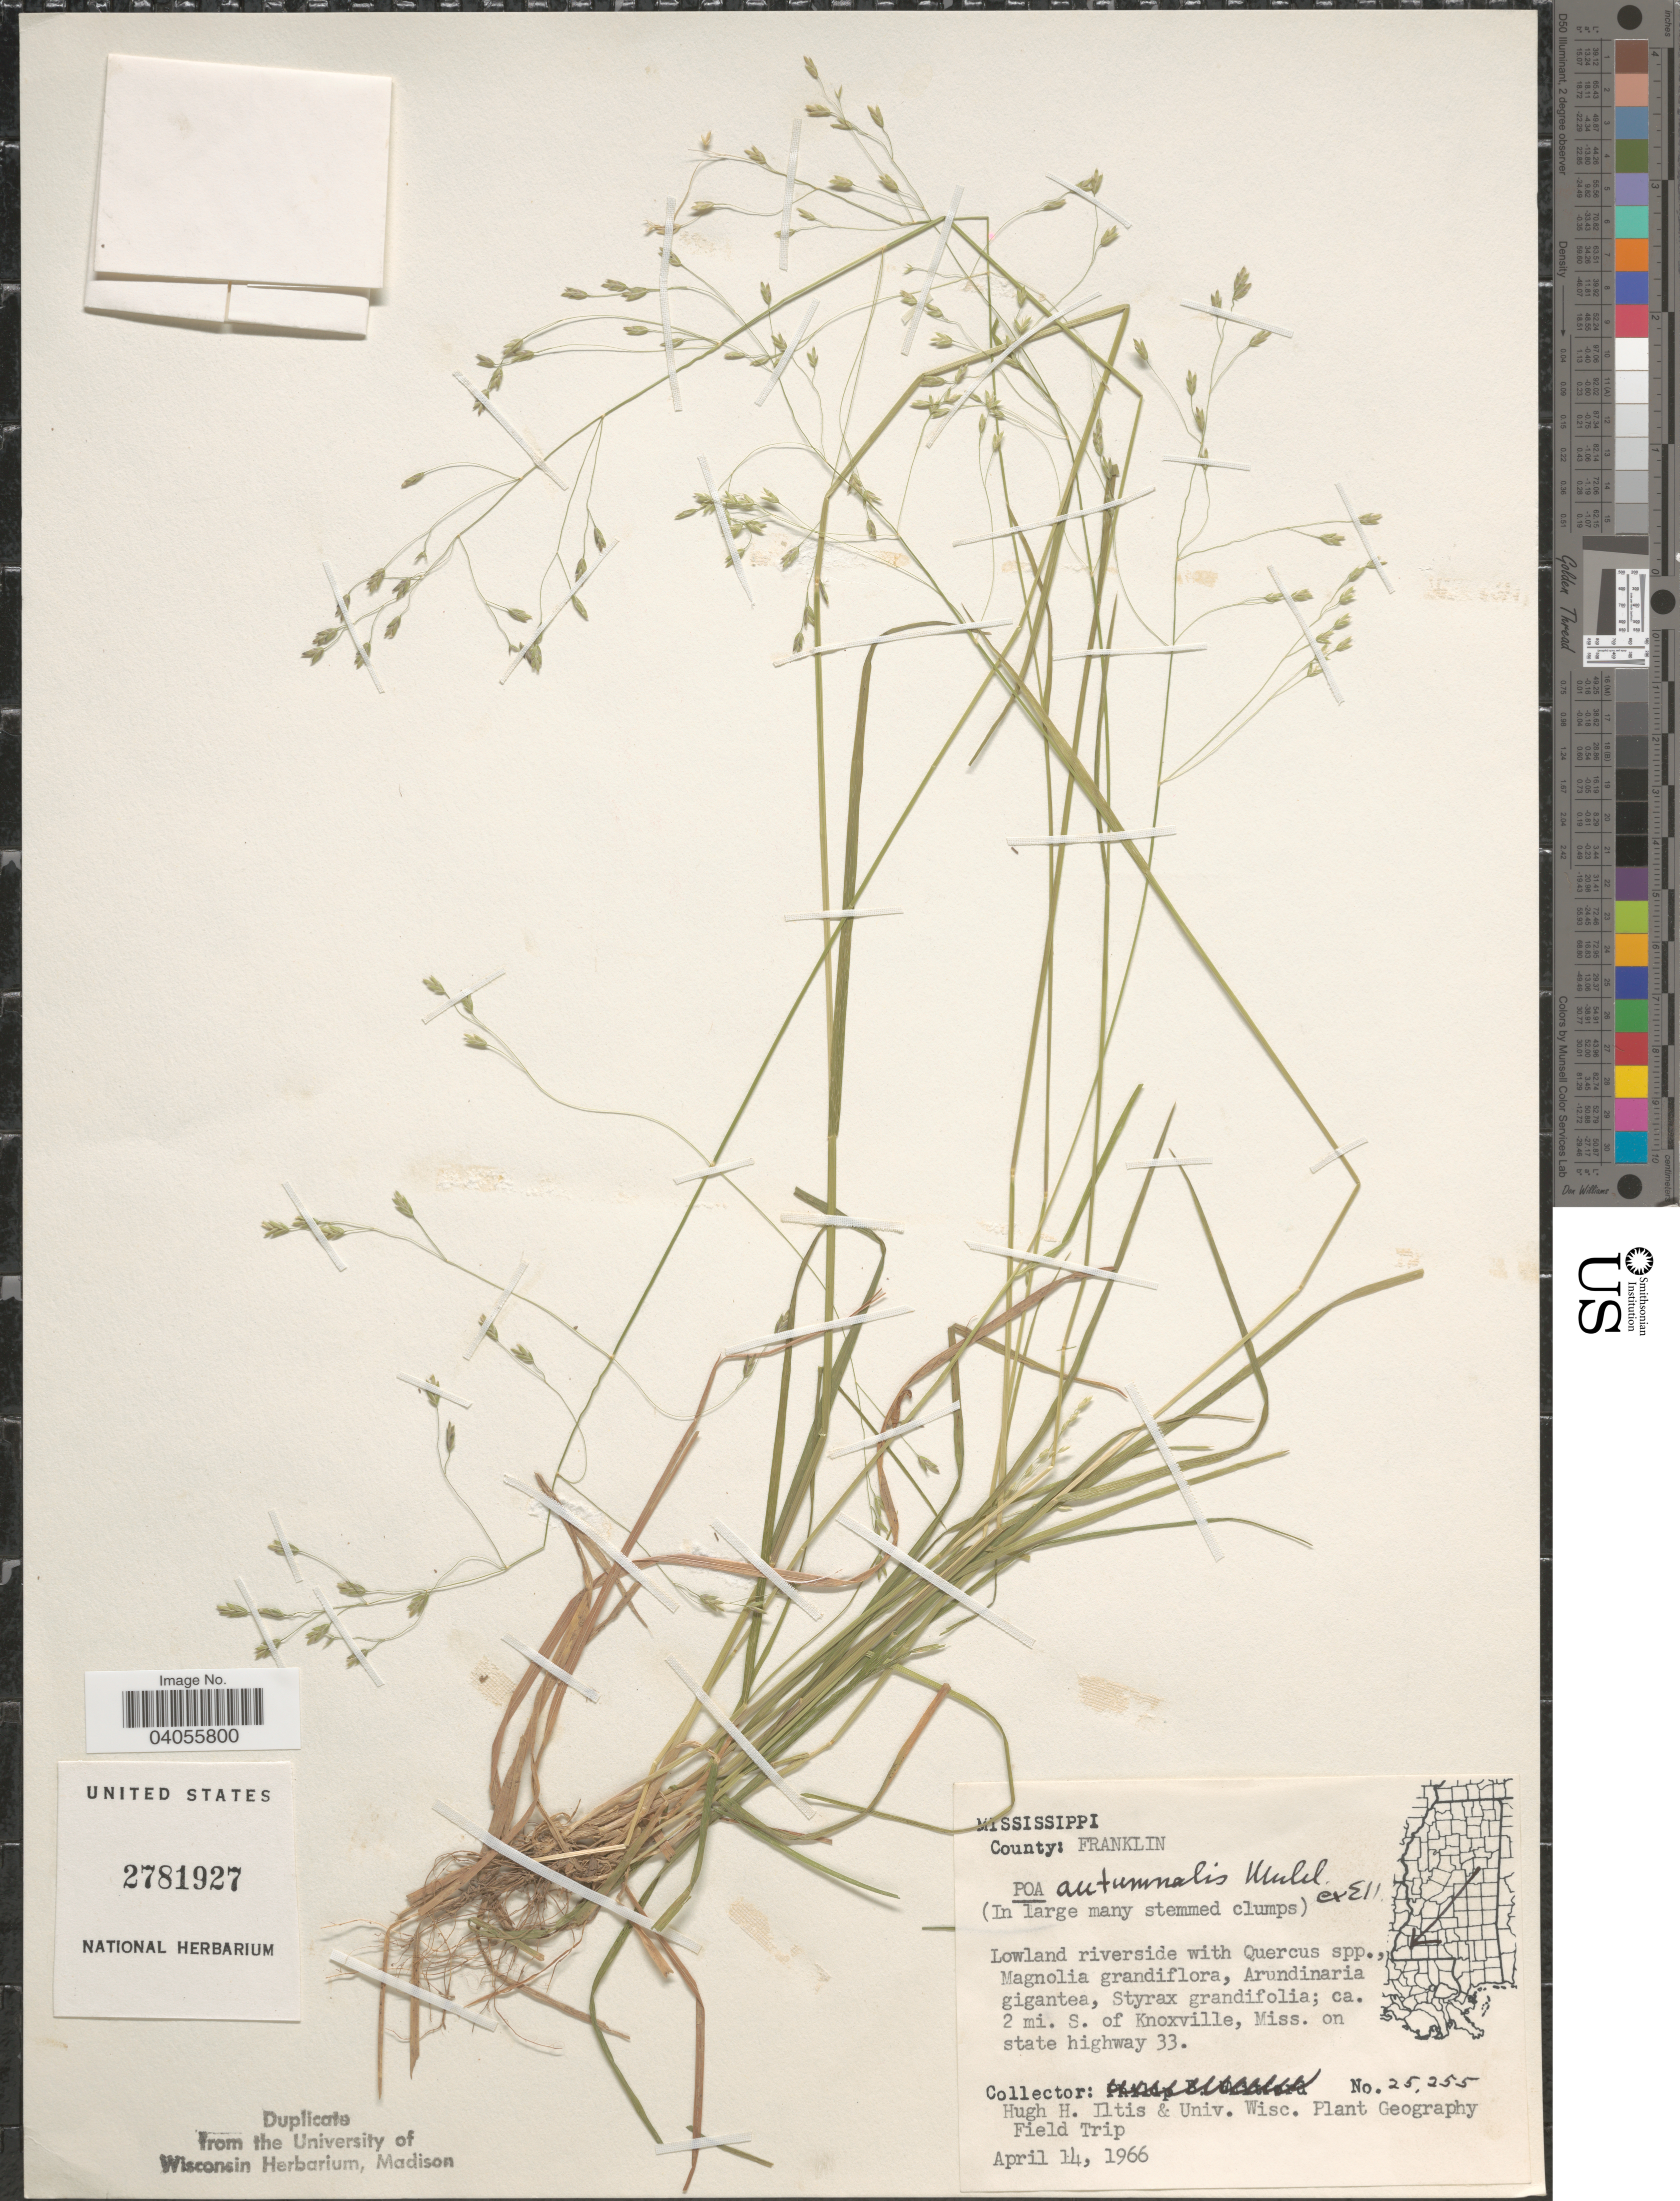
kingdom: Plantae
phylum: Tracheophyta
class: Liliopsida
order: Poales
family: Poaceae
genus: Poa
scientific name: Poa autumnalis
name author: Muhl. ex Elliott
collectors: H. Iltis & Univ. Wisc. Plant Geography Field Trip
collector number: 25255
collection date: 1966-04-14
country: United States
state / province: Mississippi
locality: County: Franklin. Ca. 2 mi. S. of Knoxville, Miss. on state highway 33.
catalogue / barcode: US 2781927